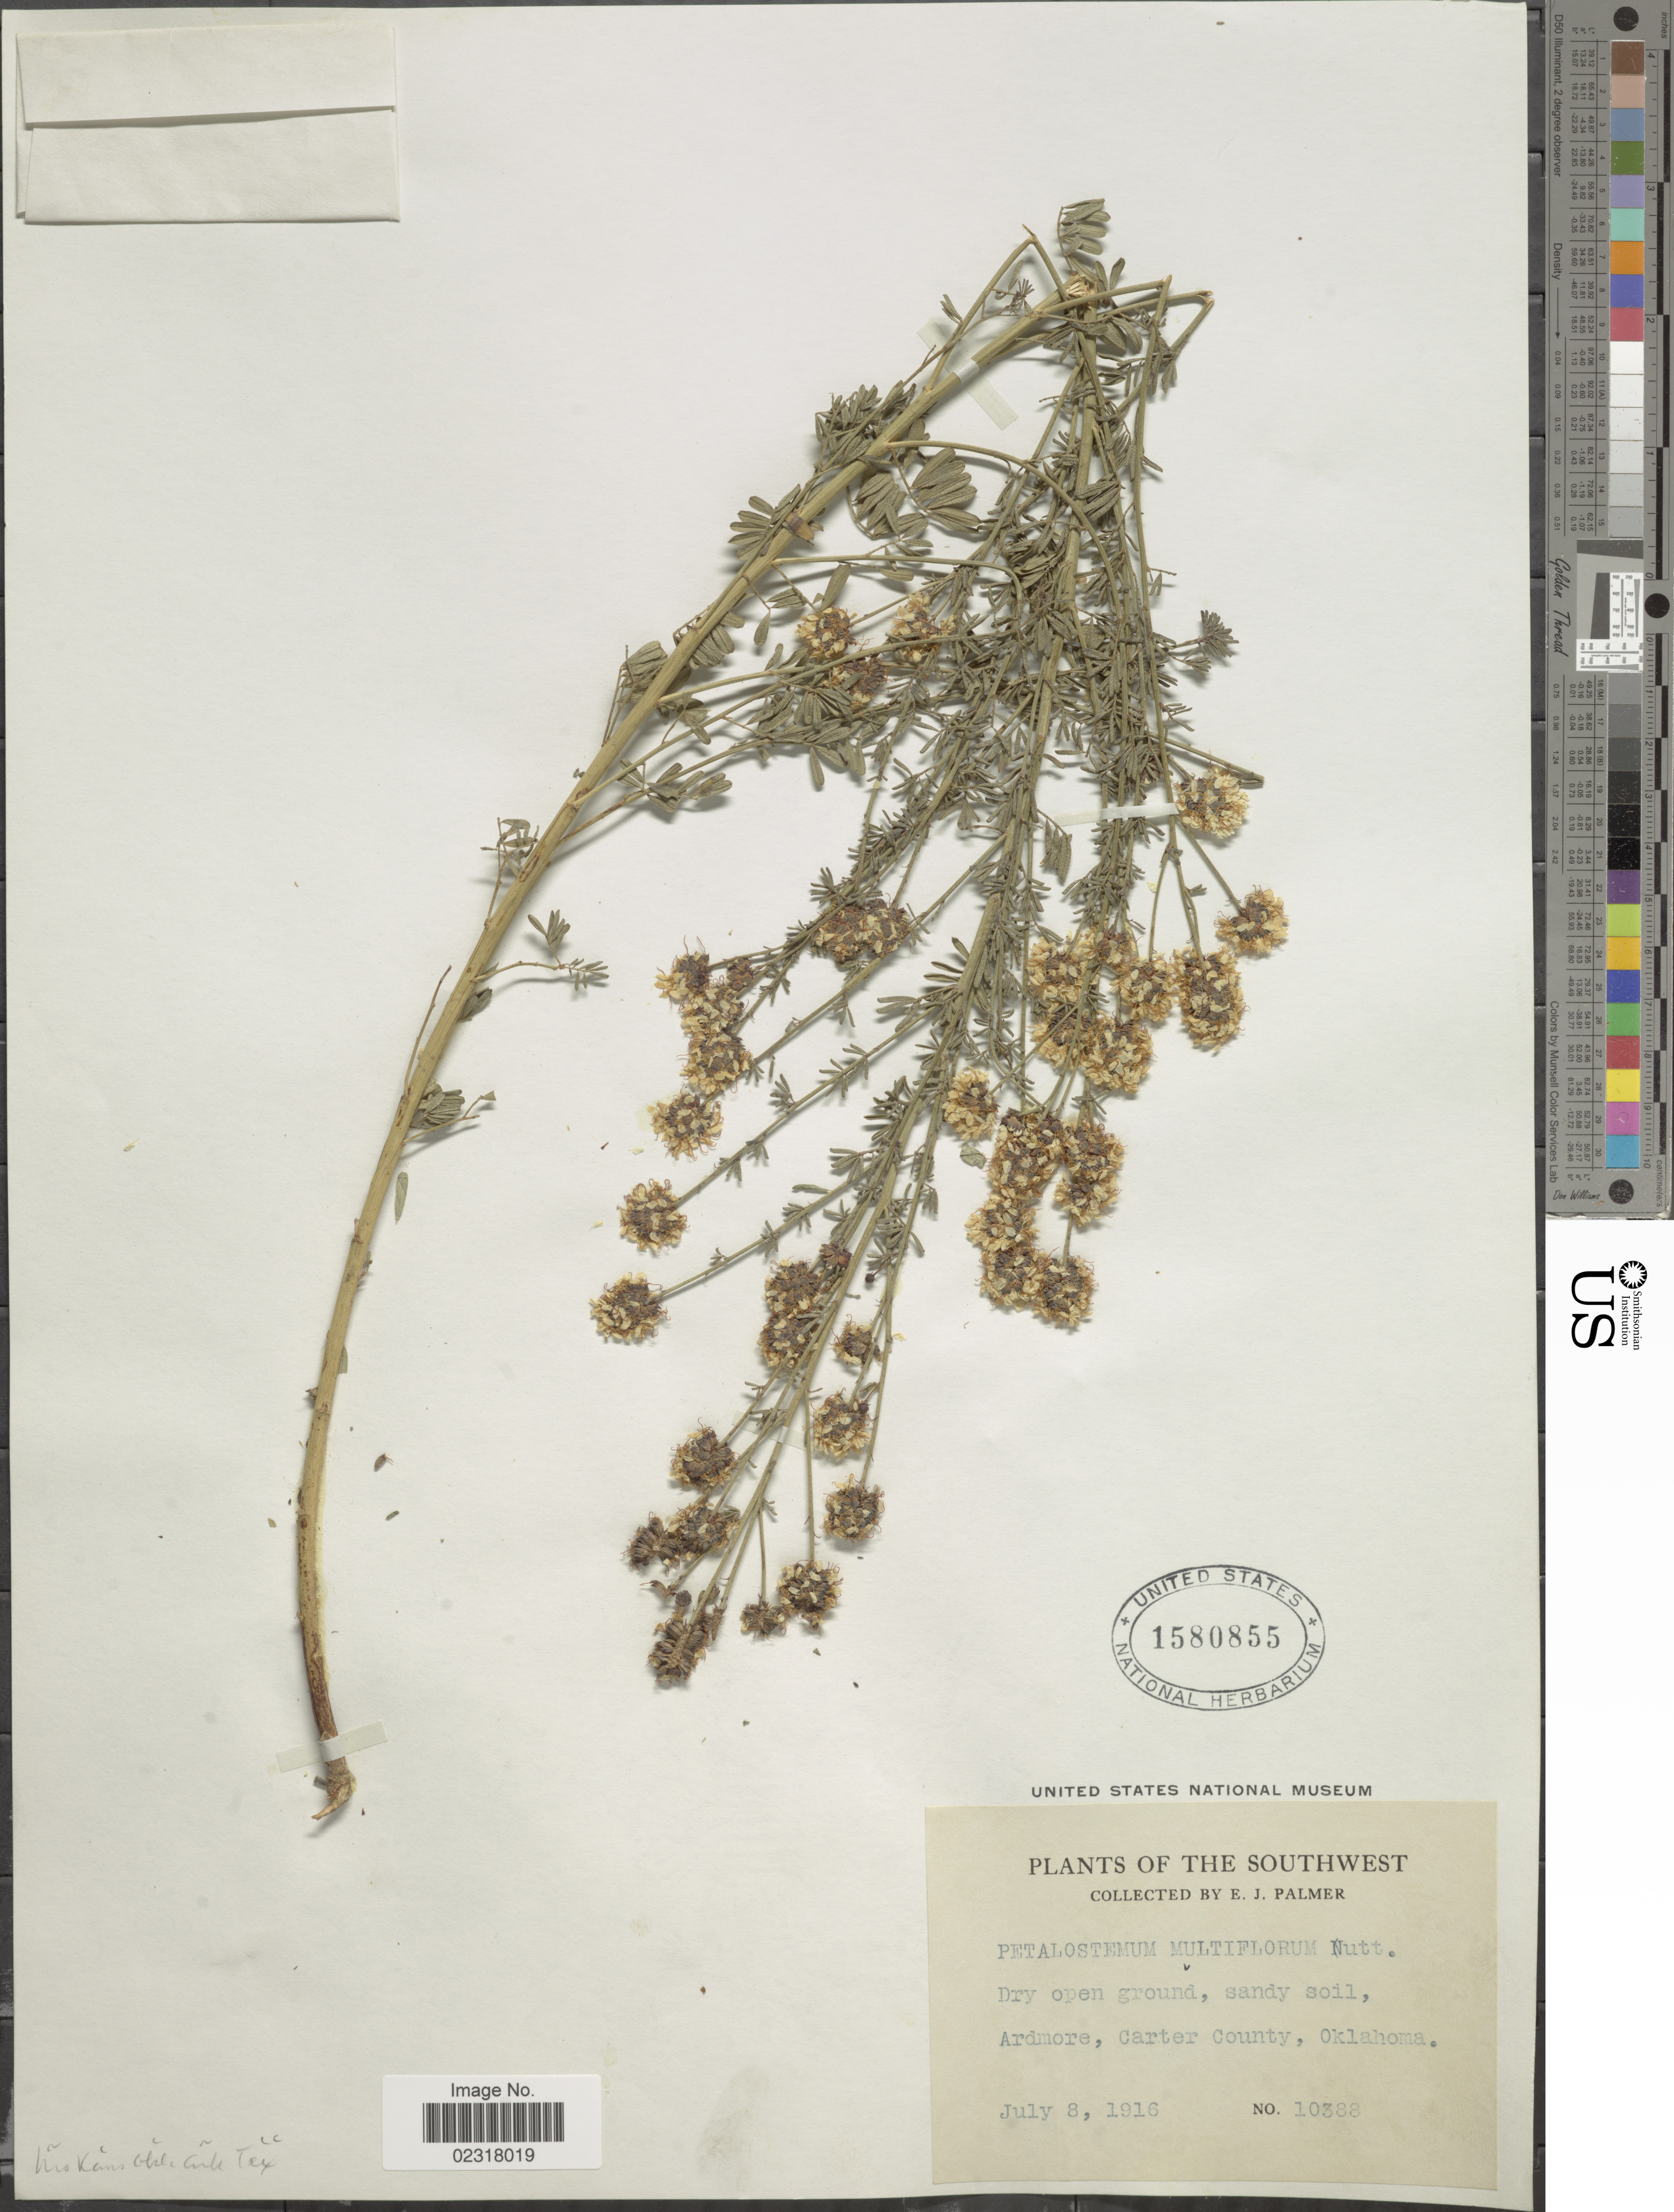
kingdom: Plantae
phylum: Tracheophyta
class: Magnoliopsida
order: Fabales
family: Fabaceae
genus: Dalea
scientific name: Dalea multiflora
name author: (Nutt.) Shinners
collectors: E. J. Palmer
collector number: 10388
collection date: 1916-07-08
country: United States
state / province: Oklahoma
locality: Southwest, Ardmore, Carter County.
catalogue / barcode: US 1580855